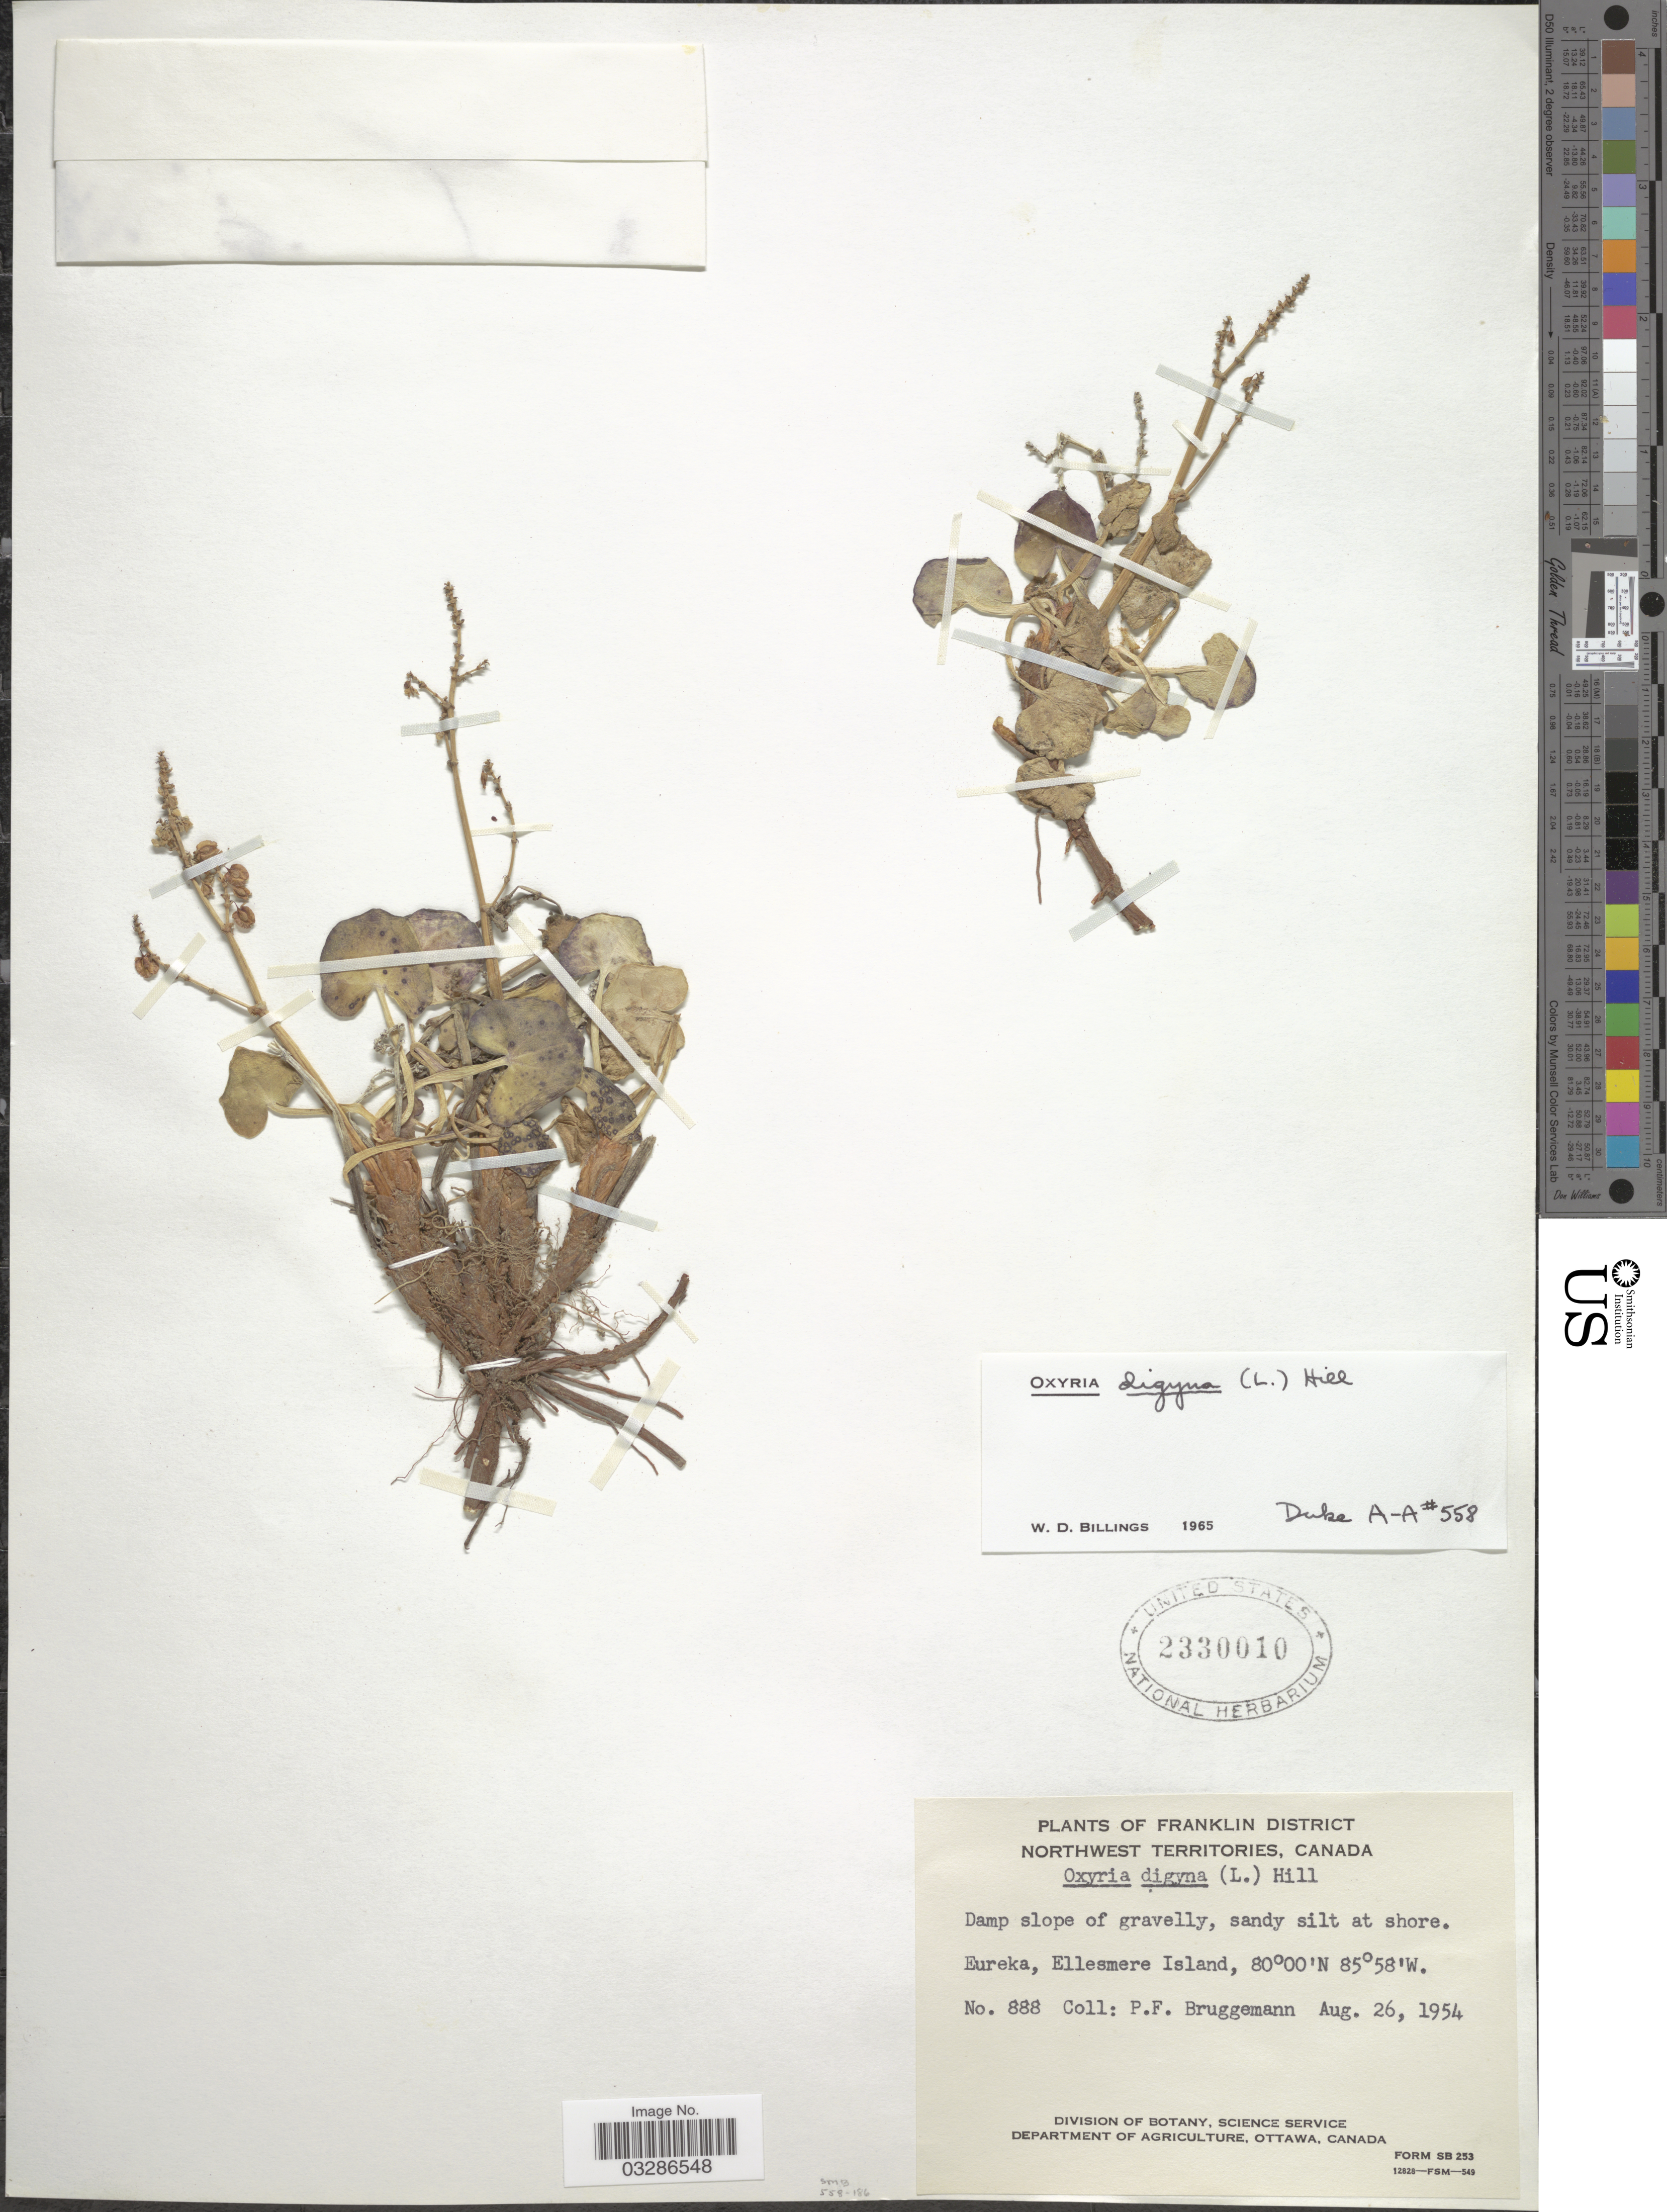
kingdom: Plantae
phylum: Tracheophyta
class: Magnoliopsida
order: Caryophyllales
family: Polygonaceae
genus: Oxyria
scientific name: Oxyria digyna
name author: (L.) Hill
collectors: P. Bruggemann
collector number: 888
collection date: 1954-08-26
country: Canada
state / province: Northwest Territories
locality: Franklin District, Eureka, Ellesmere Island.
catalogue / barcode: US 2330010